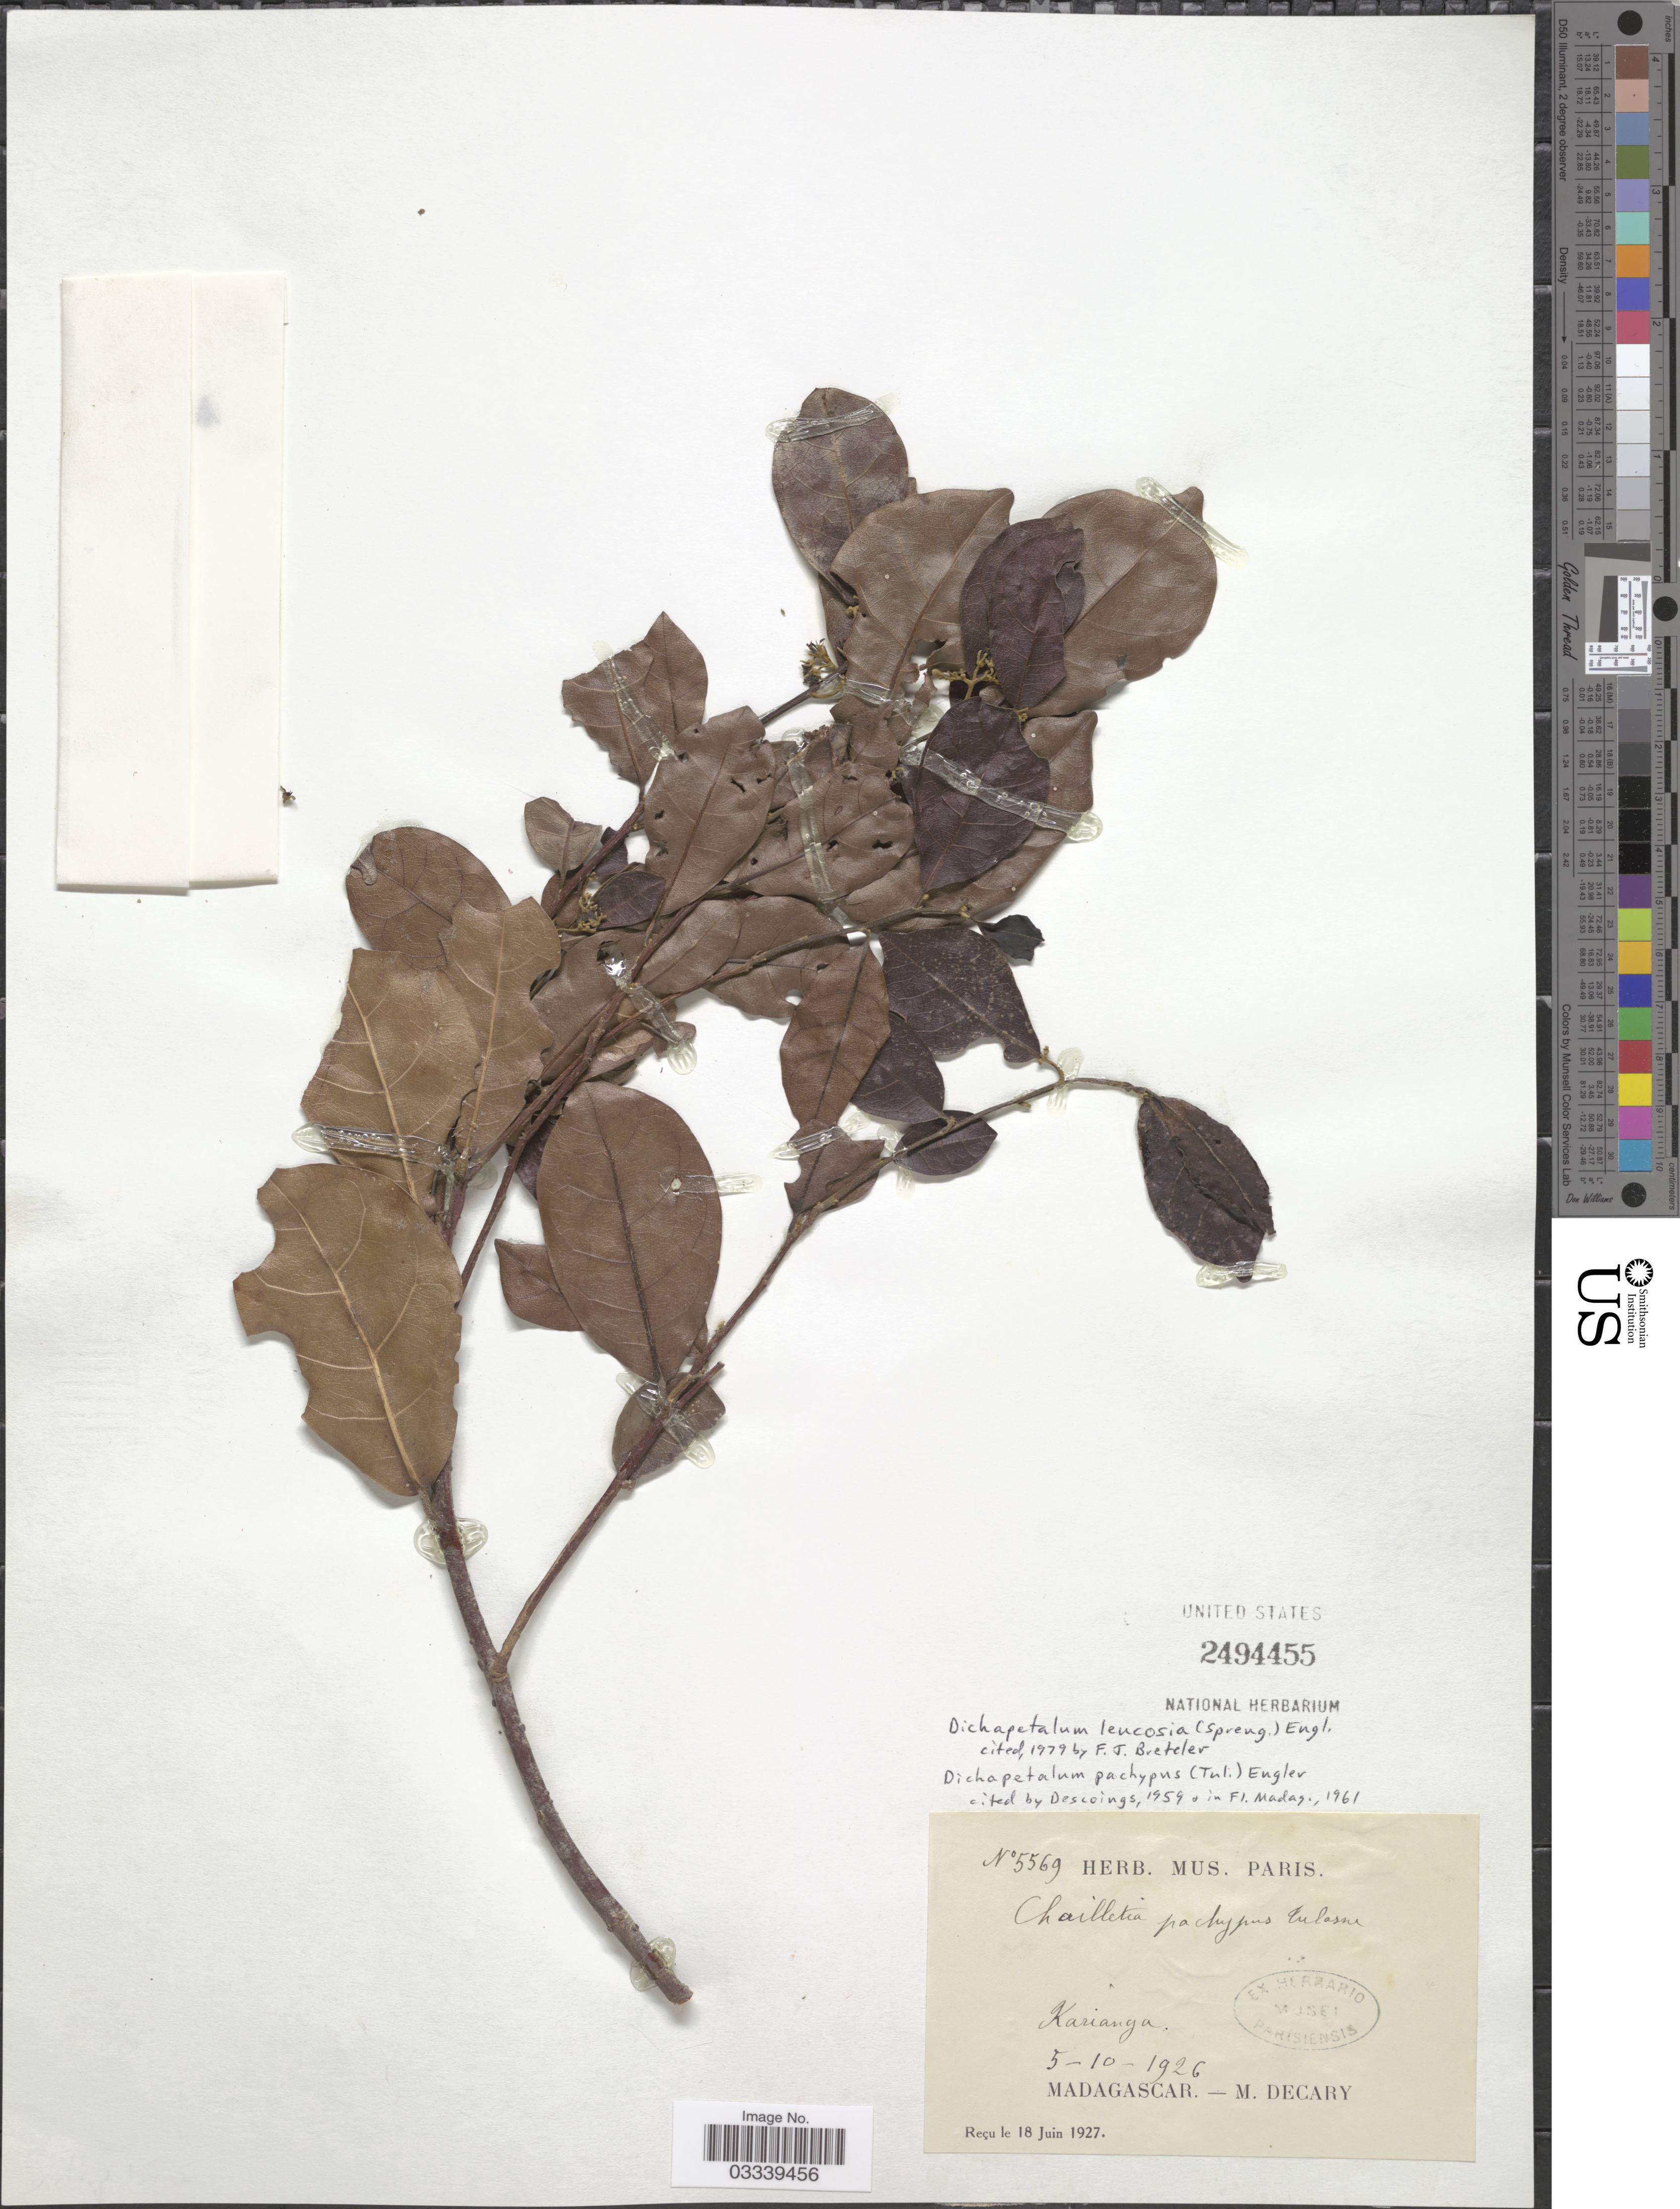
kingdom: Plantae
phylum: Tracheophyta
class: Magnoliopsida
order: Malpighiales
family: Dichapetalaceae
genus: Dichapetalum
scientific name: Dichapetalum leucosia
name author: (Spreng.) Engl.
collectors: R. Decary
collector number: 5569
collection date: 1926-10-05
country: Madagascar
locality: Karianga.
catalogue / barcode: US 2494455